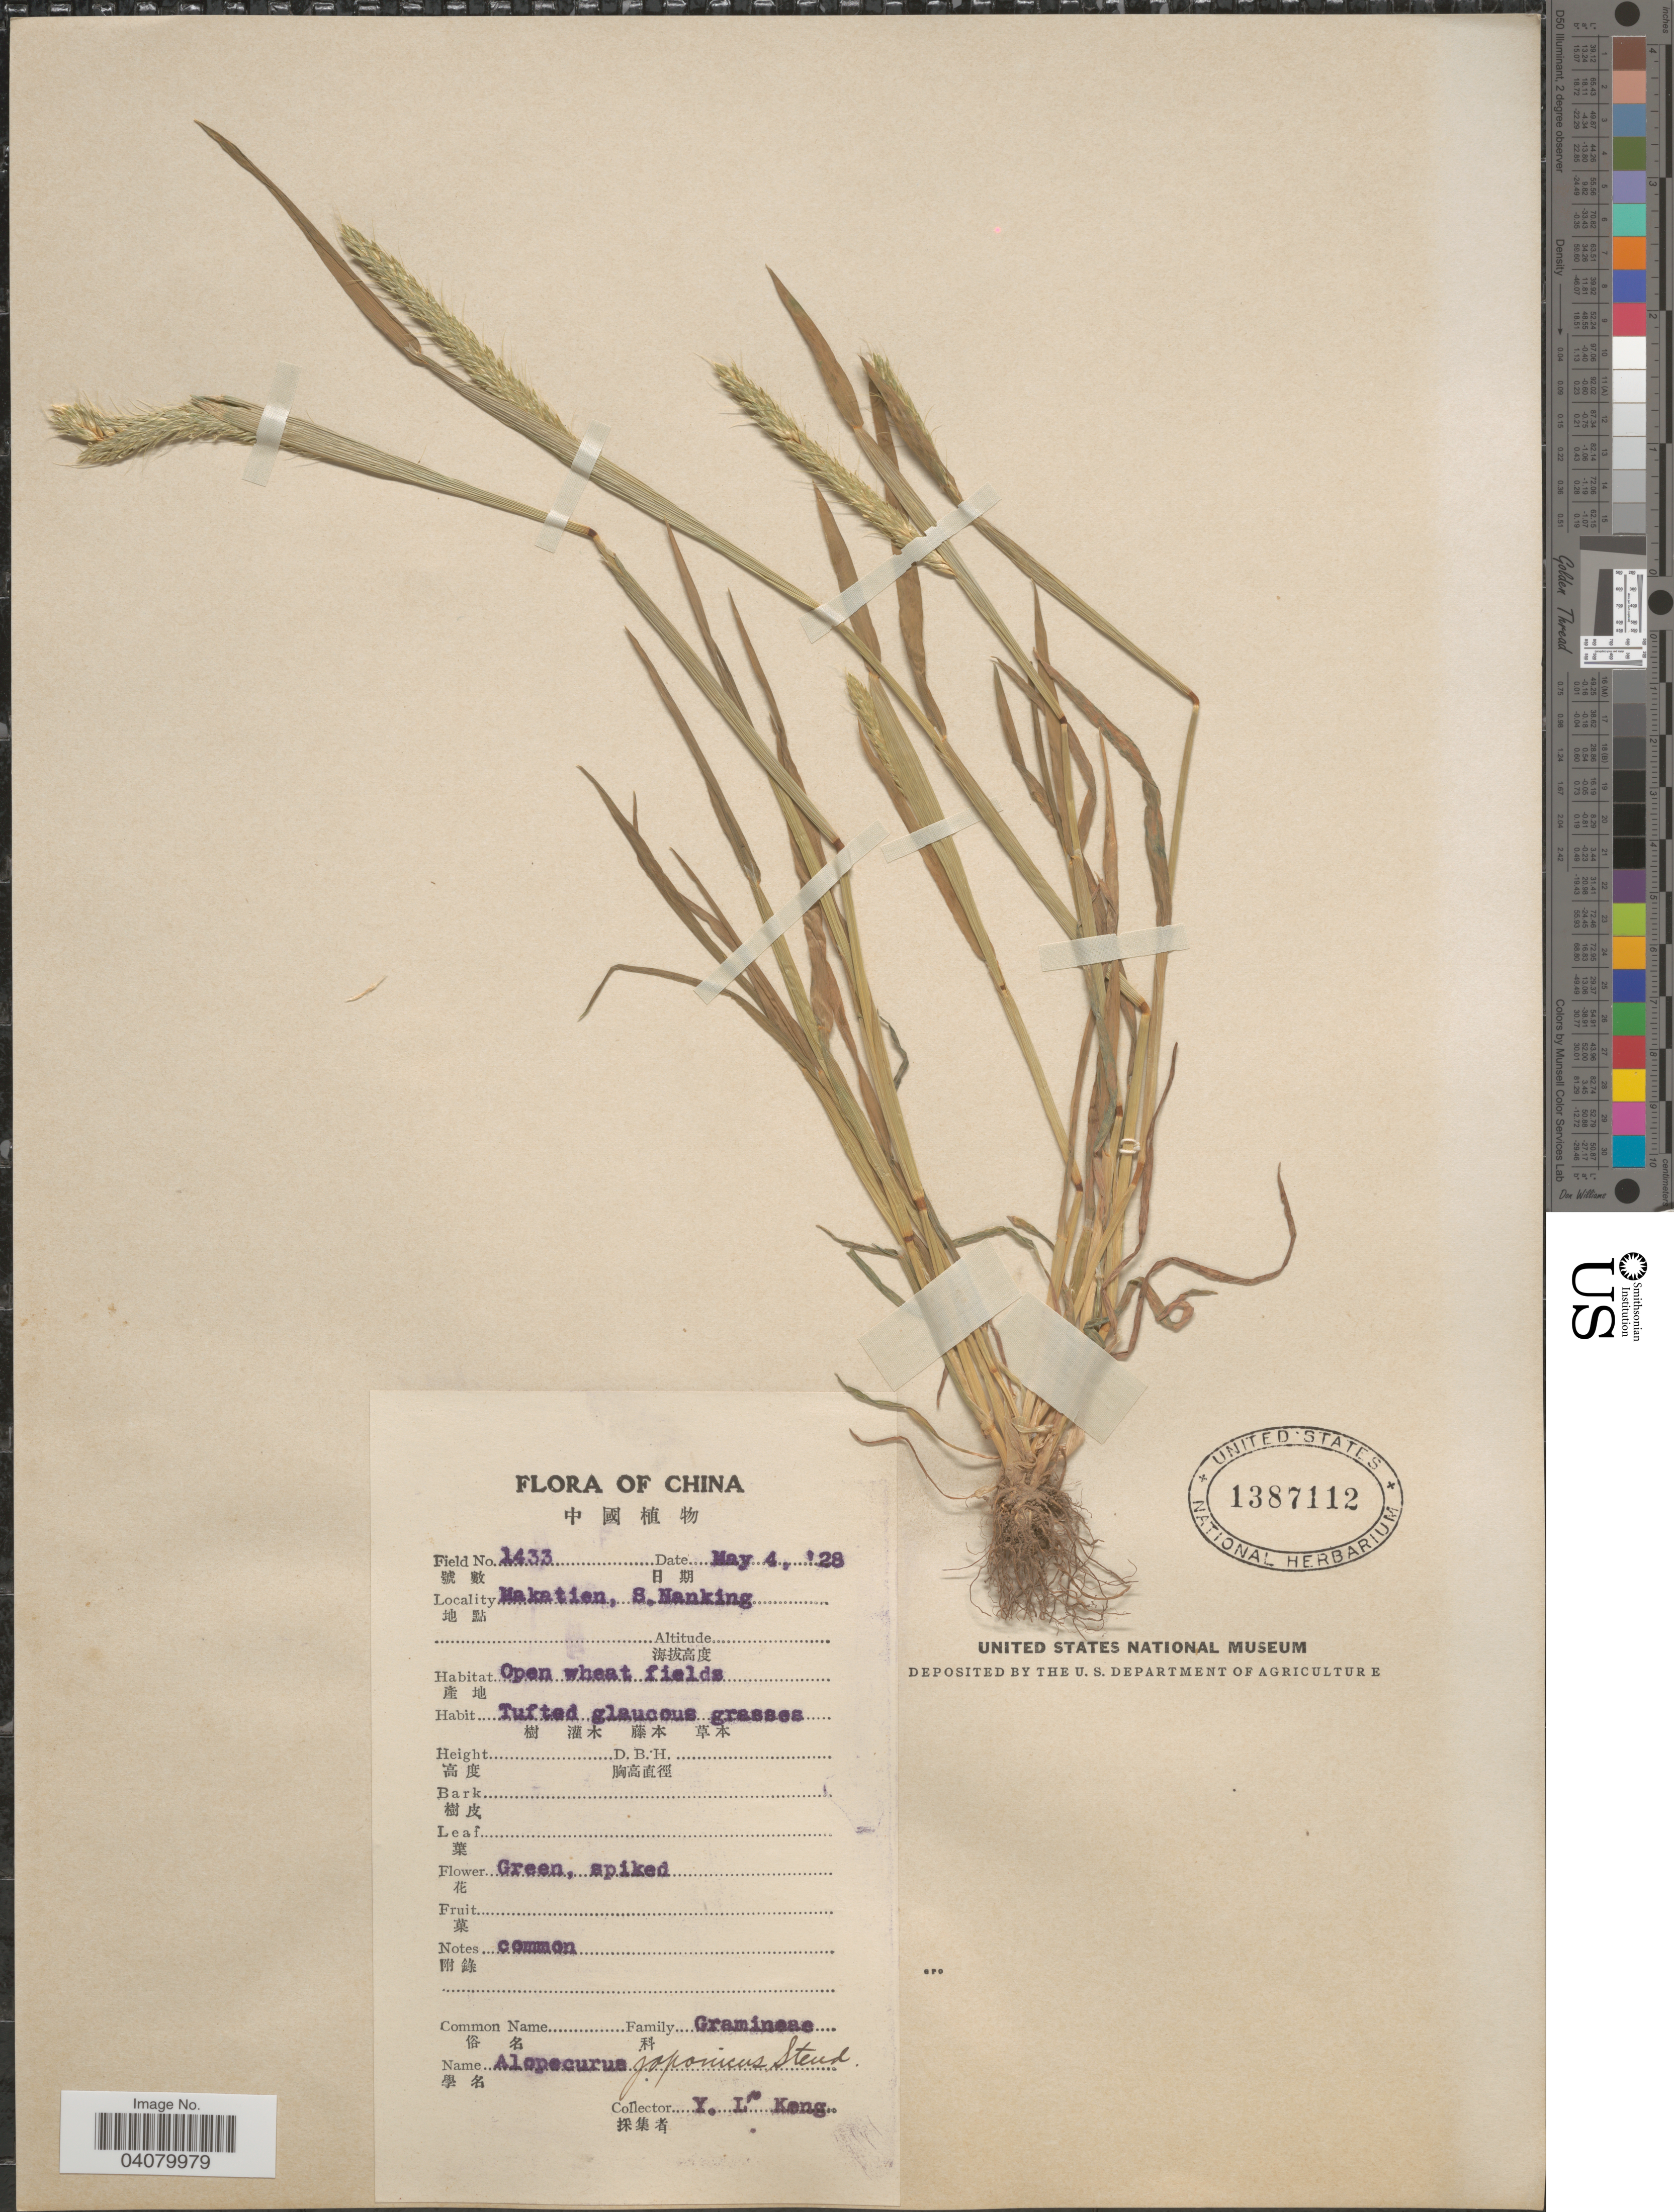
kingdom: Plantae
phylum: Tracheophyta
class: Liliopsida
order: Poales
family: Poaceae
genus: Alopecurus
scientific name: Alopecurus japonicus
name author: Steud.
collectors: Y. L. Keng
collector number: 1433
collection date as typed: Transcribed d/m/y: 4/5/28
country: China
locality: Makatien, S.Nanking.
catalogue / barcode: US 1387112